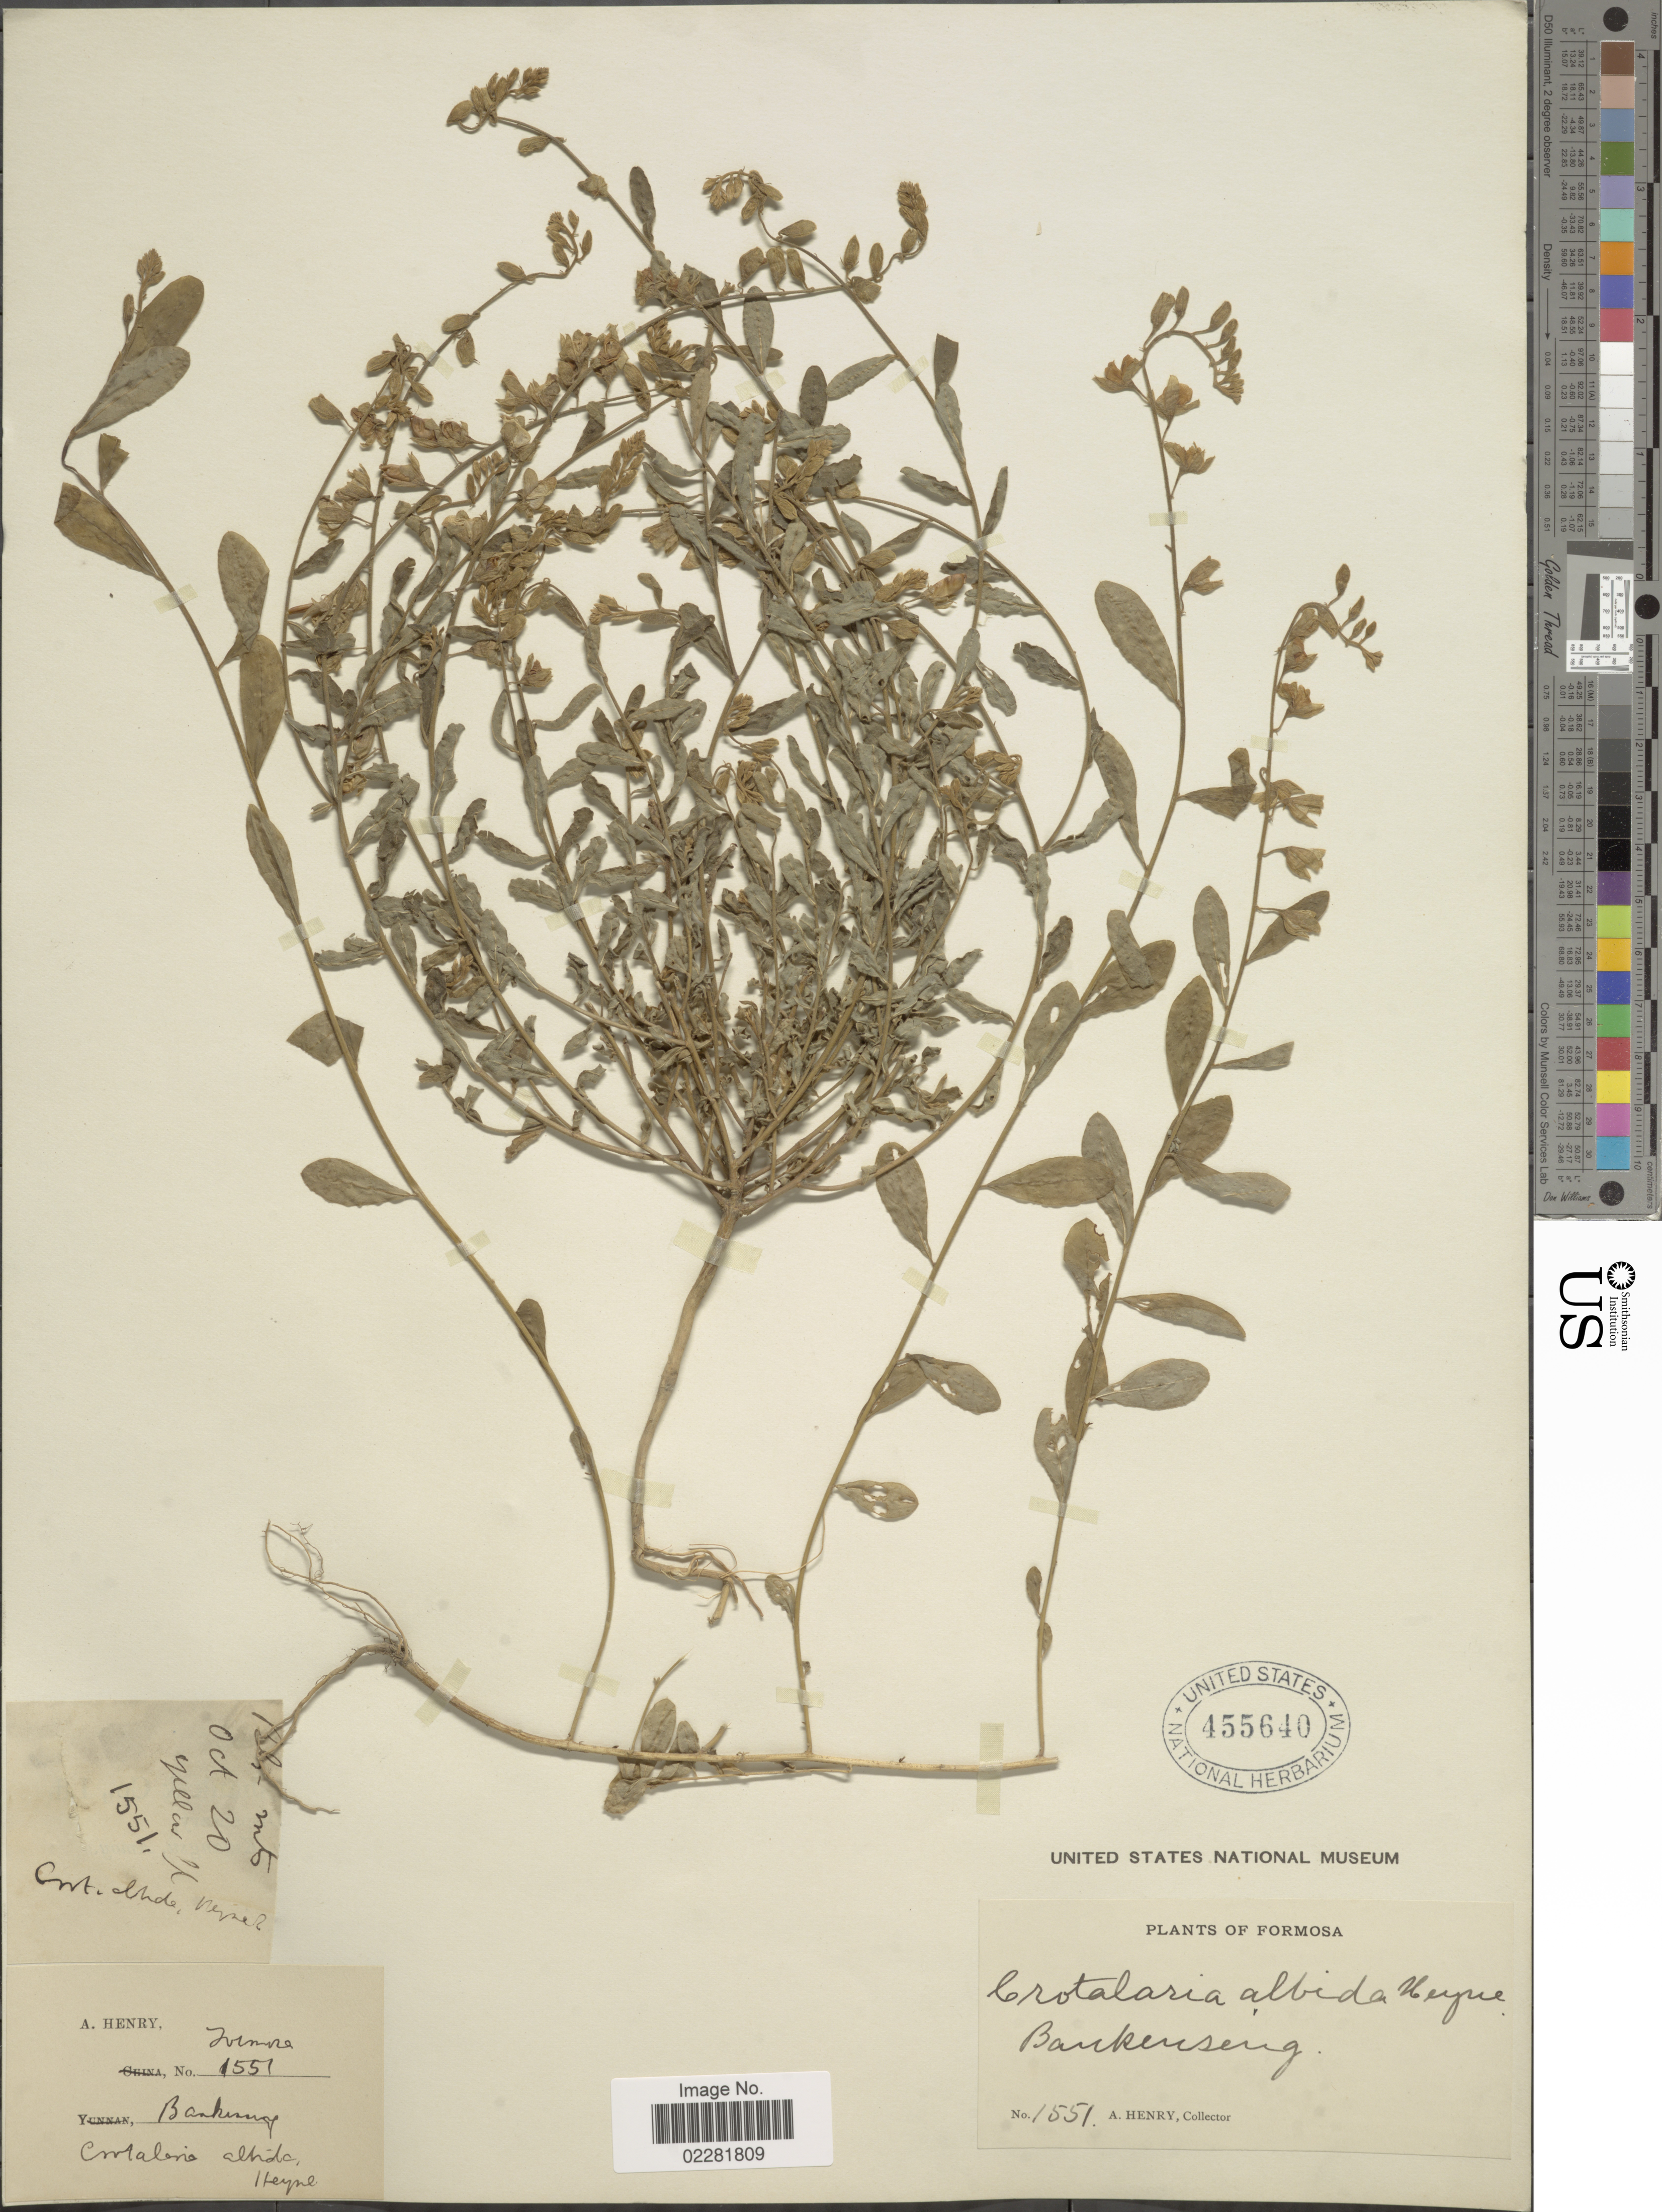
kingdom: Plantae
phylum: Tracheophyta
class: Magnoliopsida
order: Fabales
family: Fabaceae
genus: Crotalaria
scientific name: Crotalaria albida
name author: B. Heyne ex Roth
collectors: A. Henry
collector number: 1551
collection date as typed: Transcribed d/m/y: /10/20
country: Taiwan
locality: Formosa, Bankenseng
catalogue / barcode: US 455640